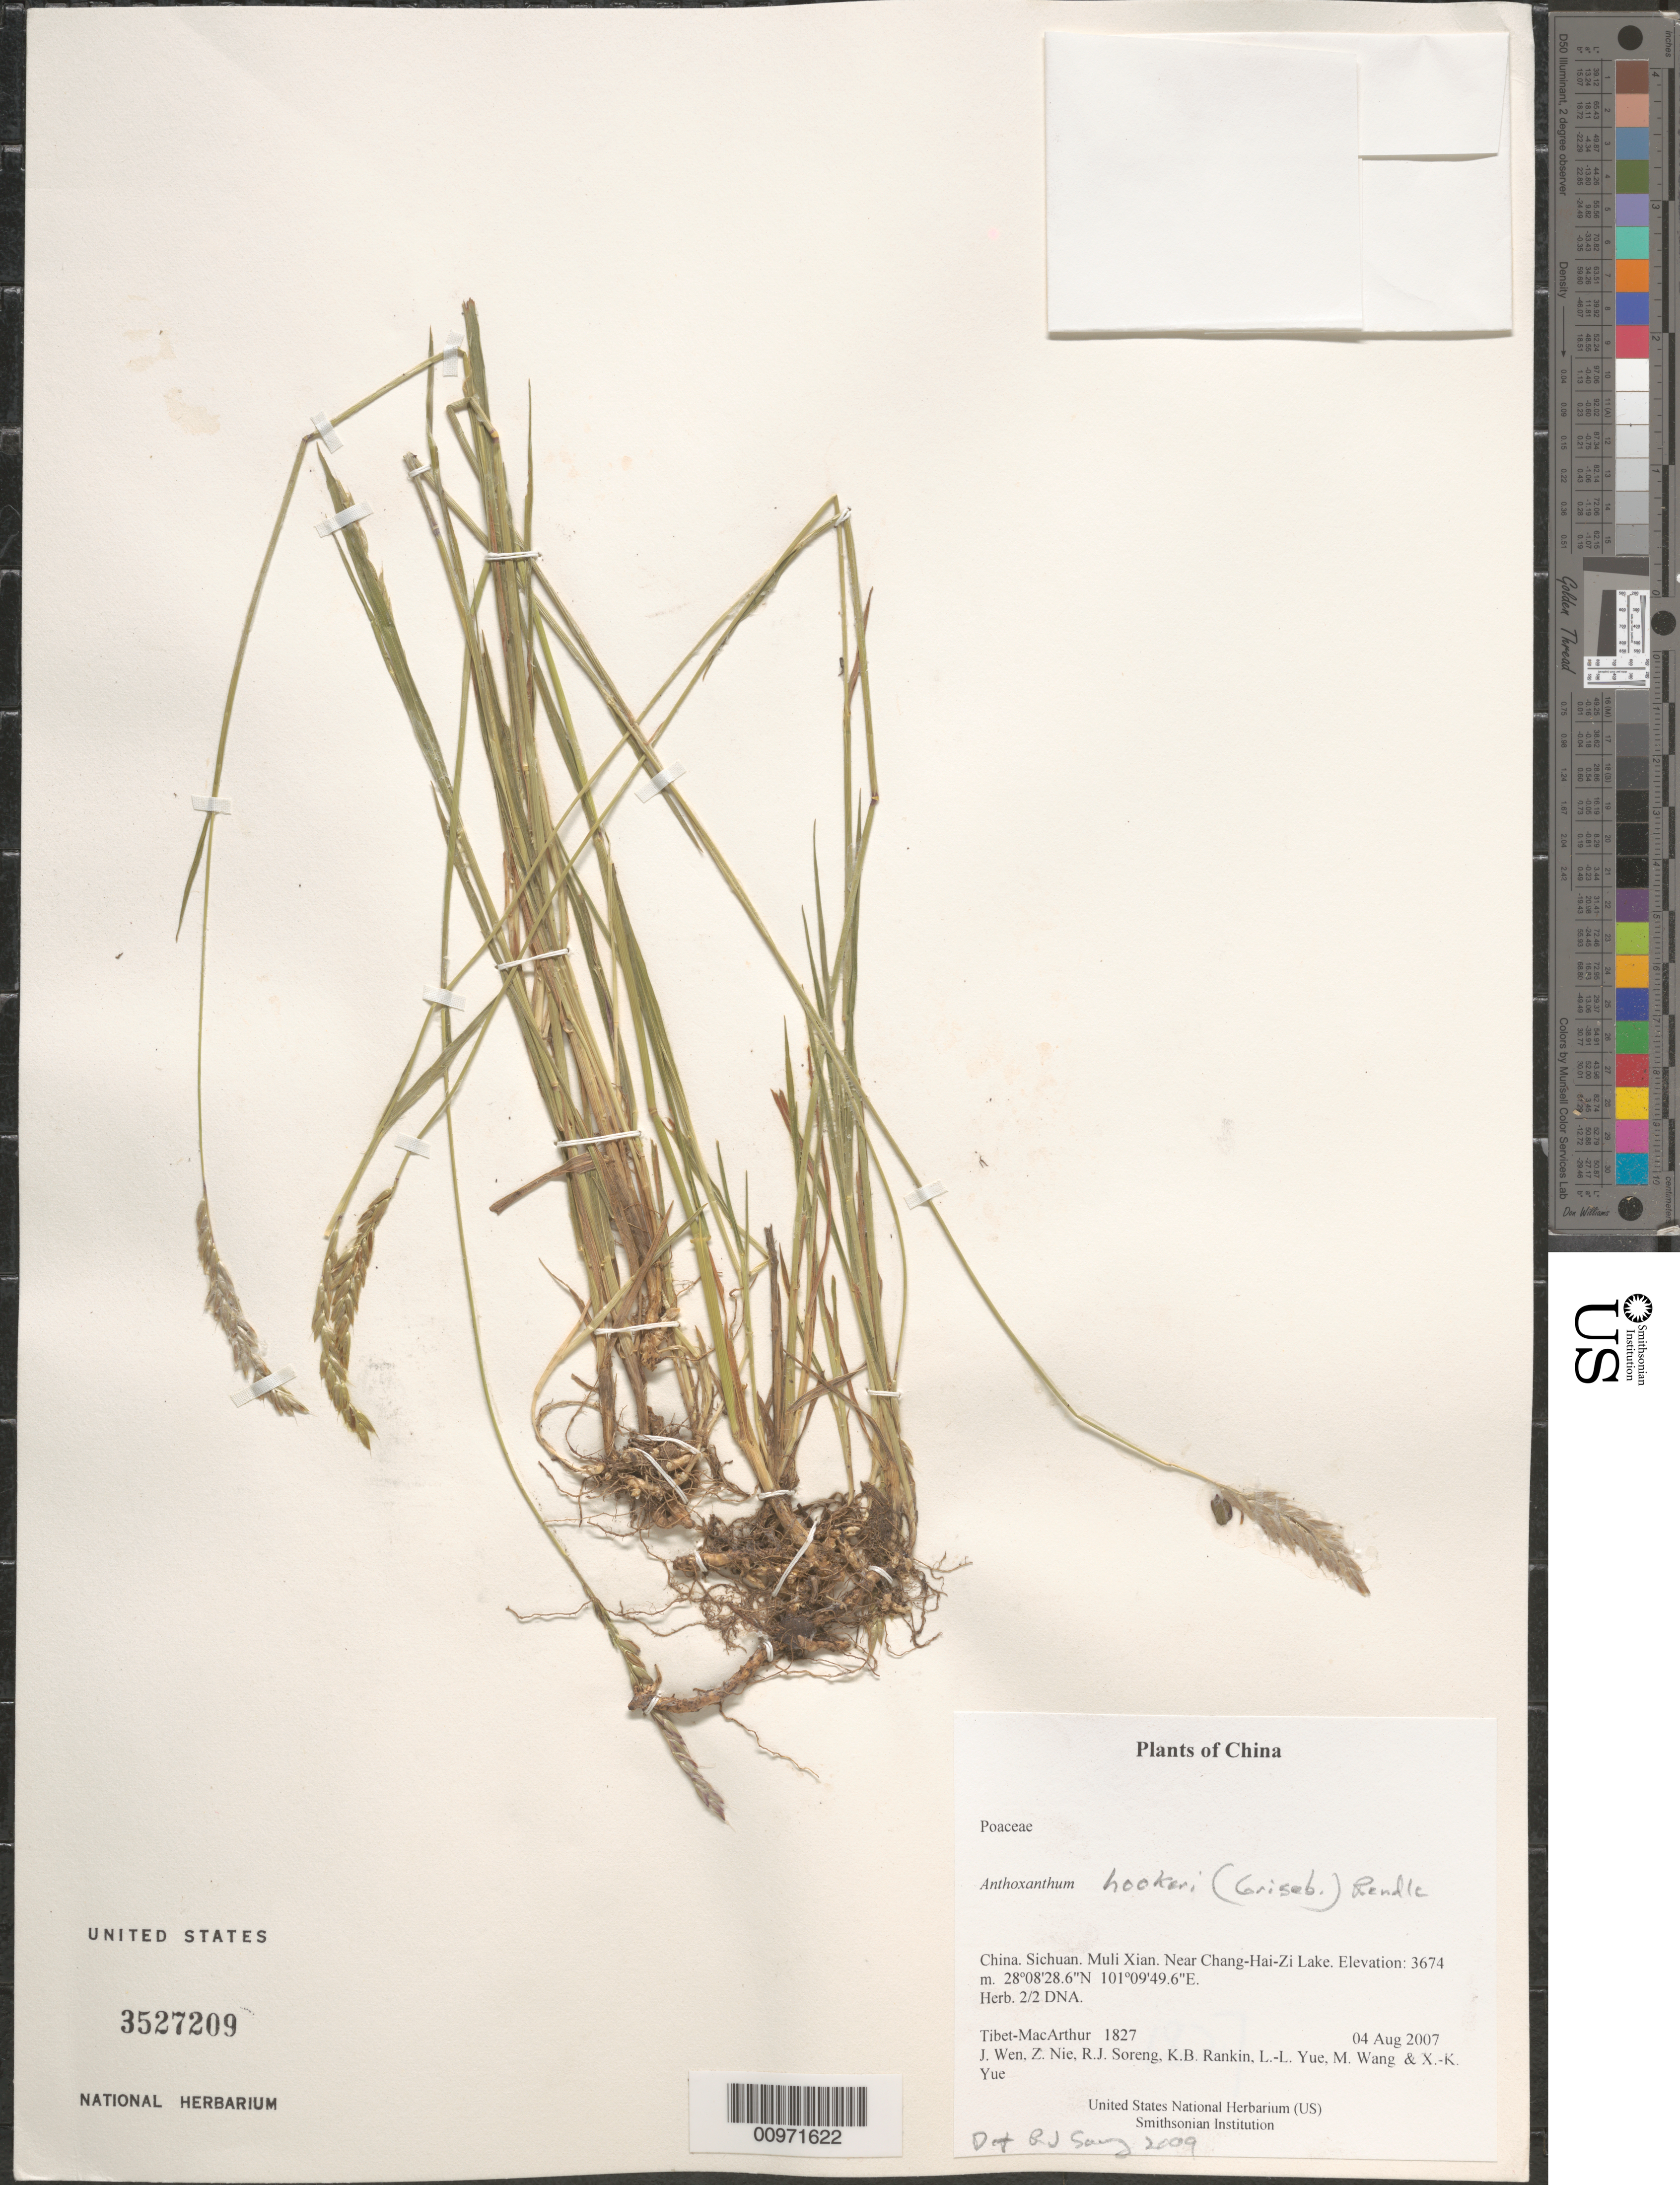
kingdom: Plantae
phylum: Tracheophyta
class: Liliopsida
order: Poales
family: Poaceae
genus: Anthoxanthum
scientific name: Anthoxanthum sp.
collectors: Tibet-MacArthur, J. Wen, Z. Nie, R. J. Soreng, K. Rankin, L. Yue, M. Wang & X. Yue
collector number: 1827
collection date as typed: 04 Aug 2007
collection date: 2007-08-04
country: China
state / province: Sichuan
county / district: Muli Xian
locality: Near Chang-Hai-Zi Lake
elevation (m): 3674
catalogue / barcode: US 3527209